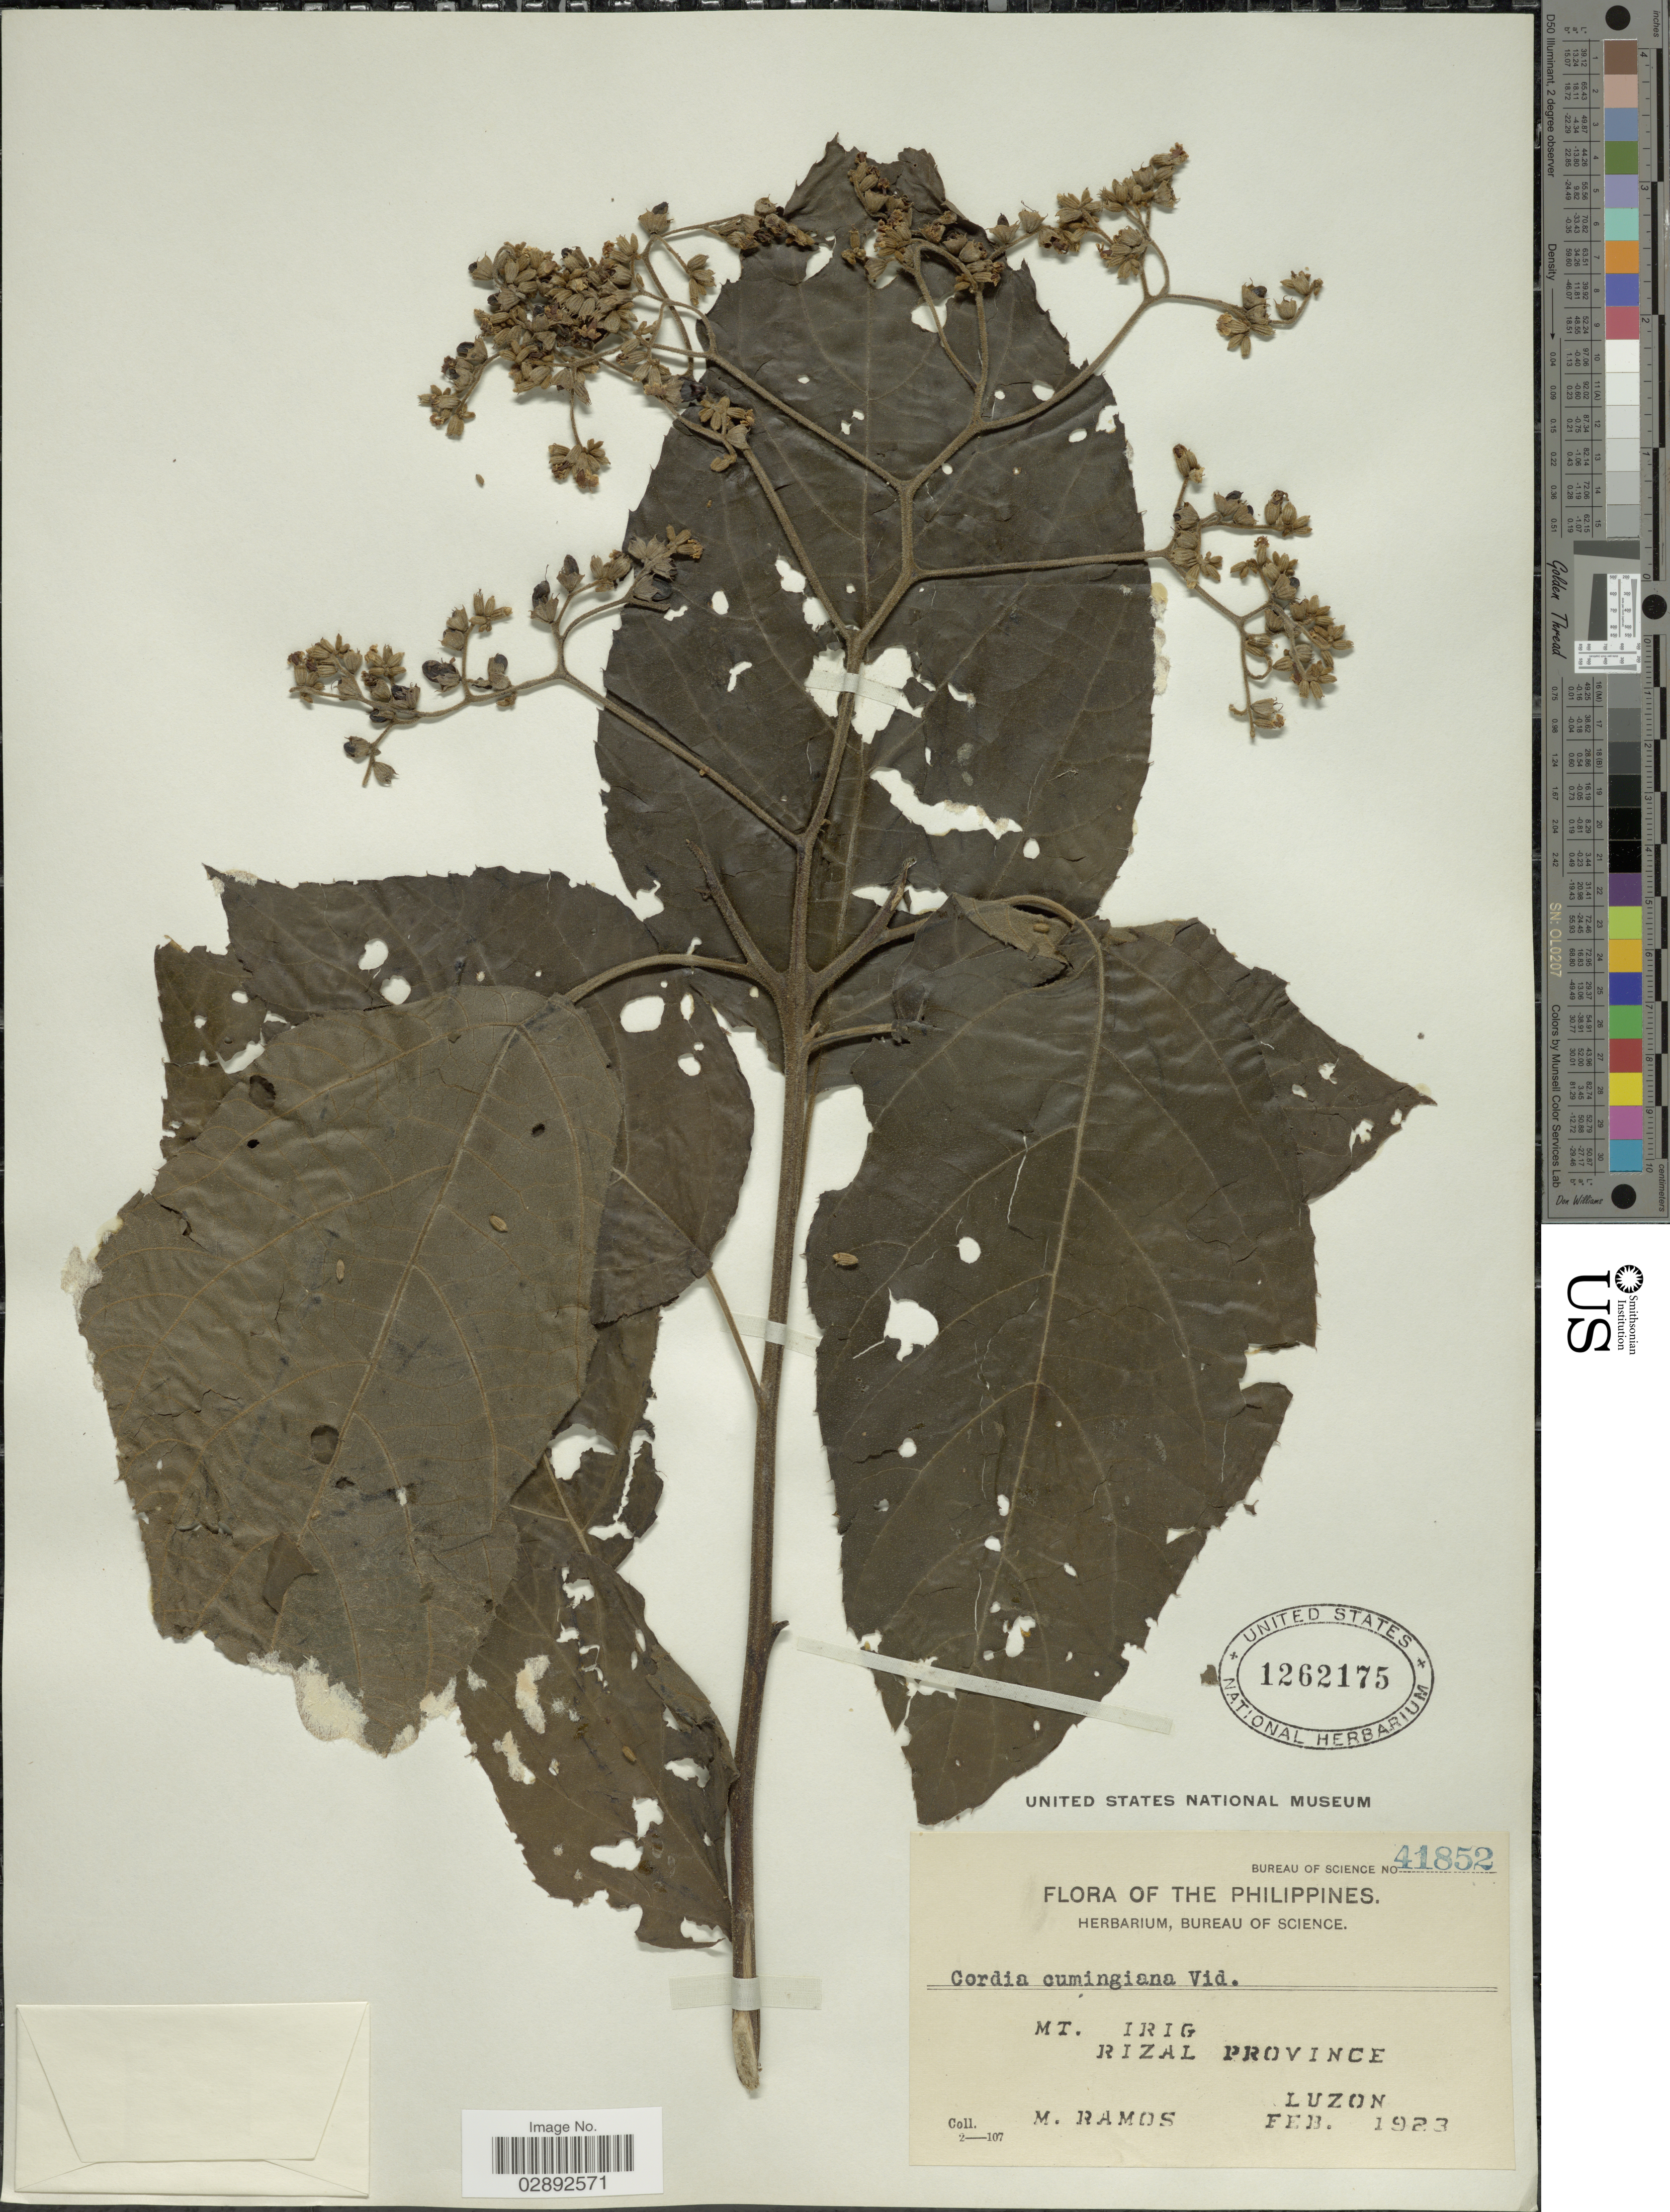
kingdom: Plantae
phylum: Tracheophyta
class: Magnoliopsida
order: Boraginales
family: Cordiaceae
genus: Cordia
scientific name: Cordia cumingiana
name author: Vidal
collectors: M. Ramos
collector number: Bureau of Science 41852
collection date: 1923-02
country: Philippines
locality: Mt. Irig. Rizal Province. Luzon.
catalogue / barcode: US 1262175